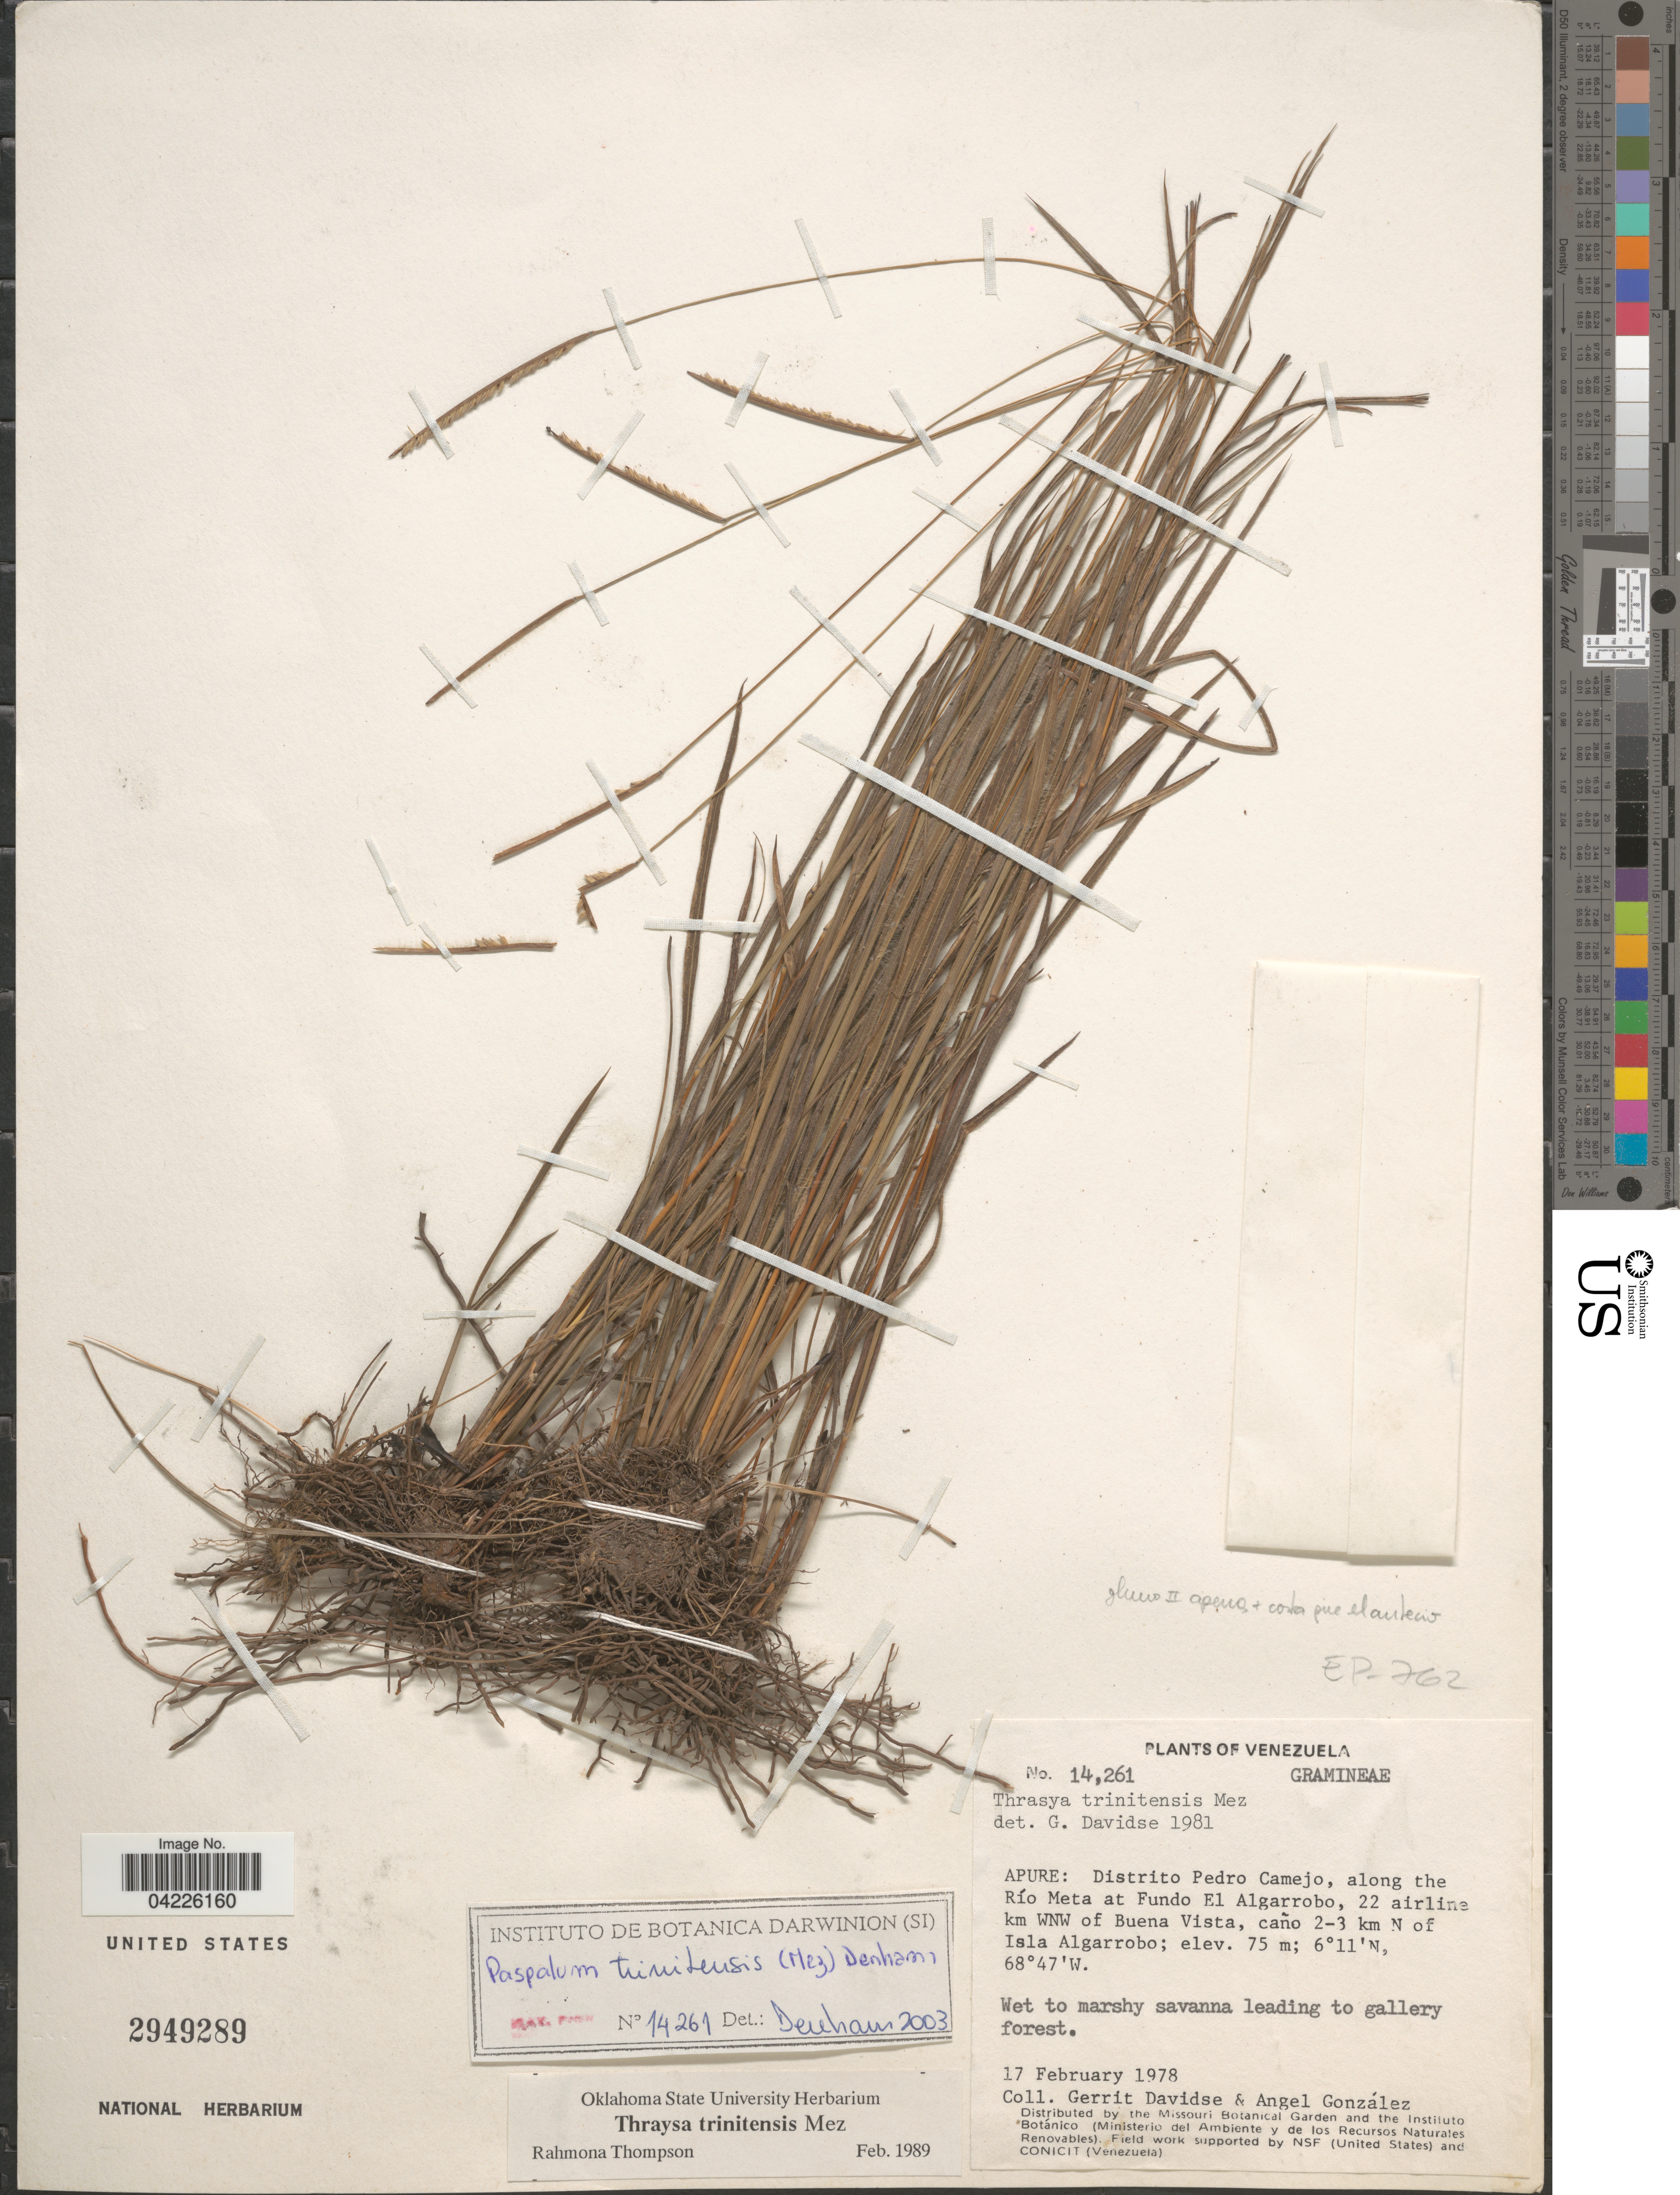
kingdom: Plantae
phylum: Tracheophyta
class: Liliopsida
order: Poales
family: Poaceae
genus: Paspalum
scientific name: Paspalum trinitense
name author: (Mez) S. Denham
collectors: G. Davidse & A. C. González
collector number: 14261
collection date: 1978-02-17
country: Venezuela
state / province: Apure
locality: Apure: Distrito Pedro Camejo, along the Río Meta at Fundo El Algarrobo, 22 airline km WNW of Buena Vista, caño 2-3 km N of Isla Algarrobo.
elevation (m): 75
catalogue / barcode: US 2949289